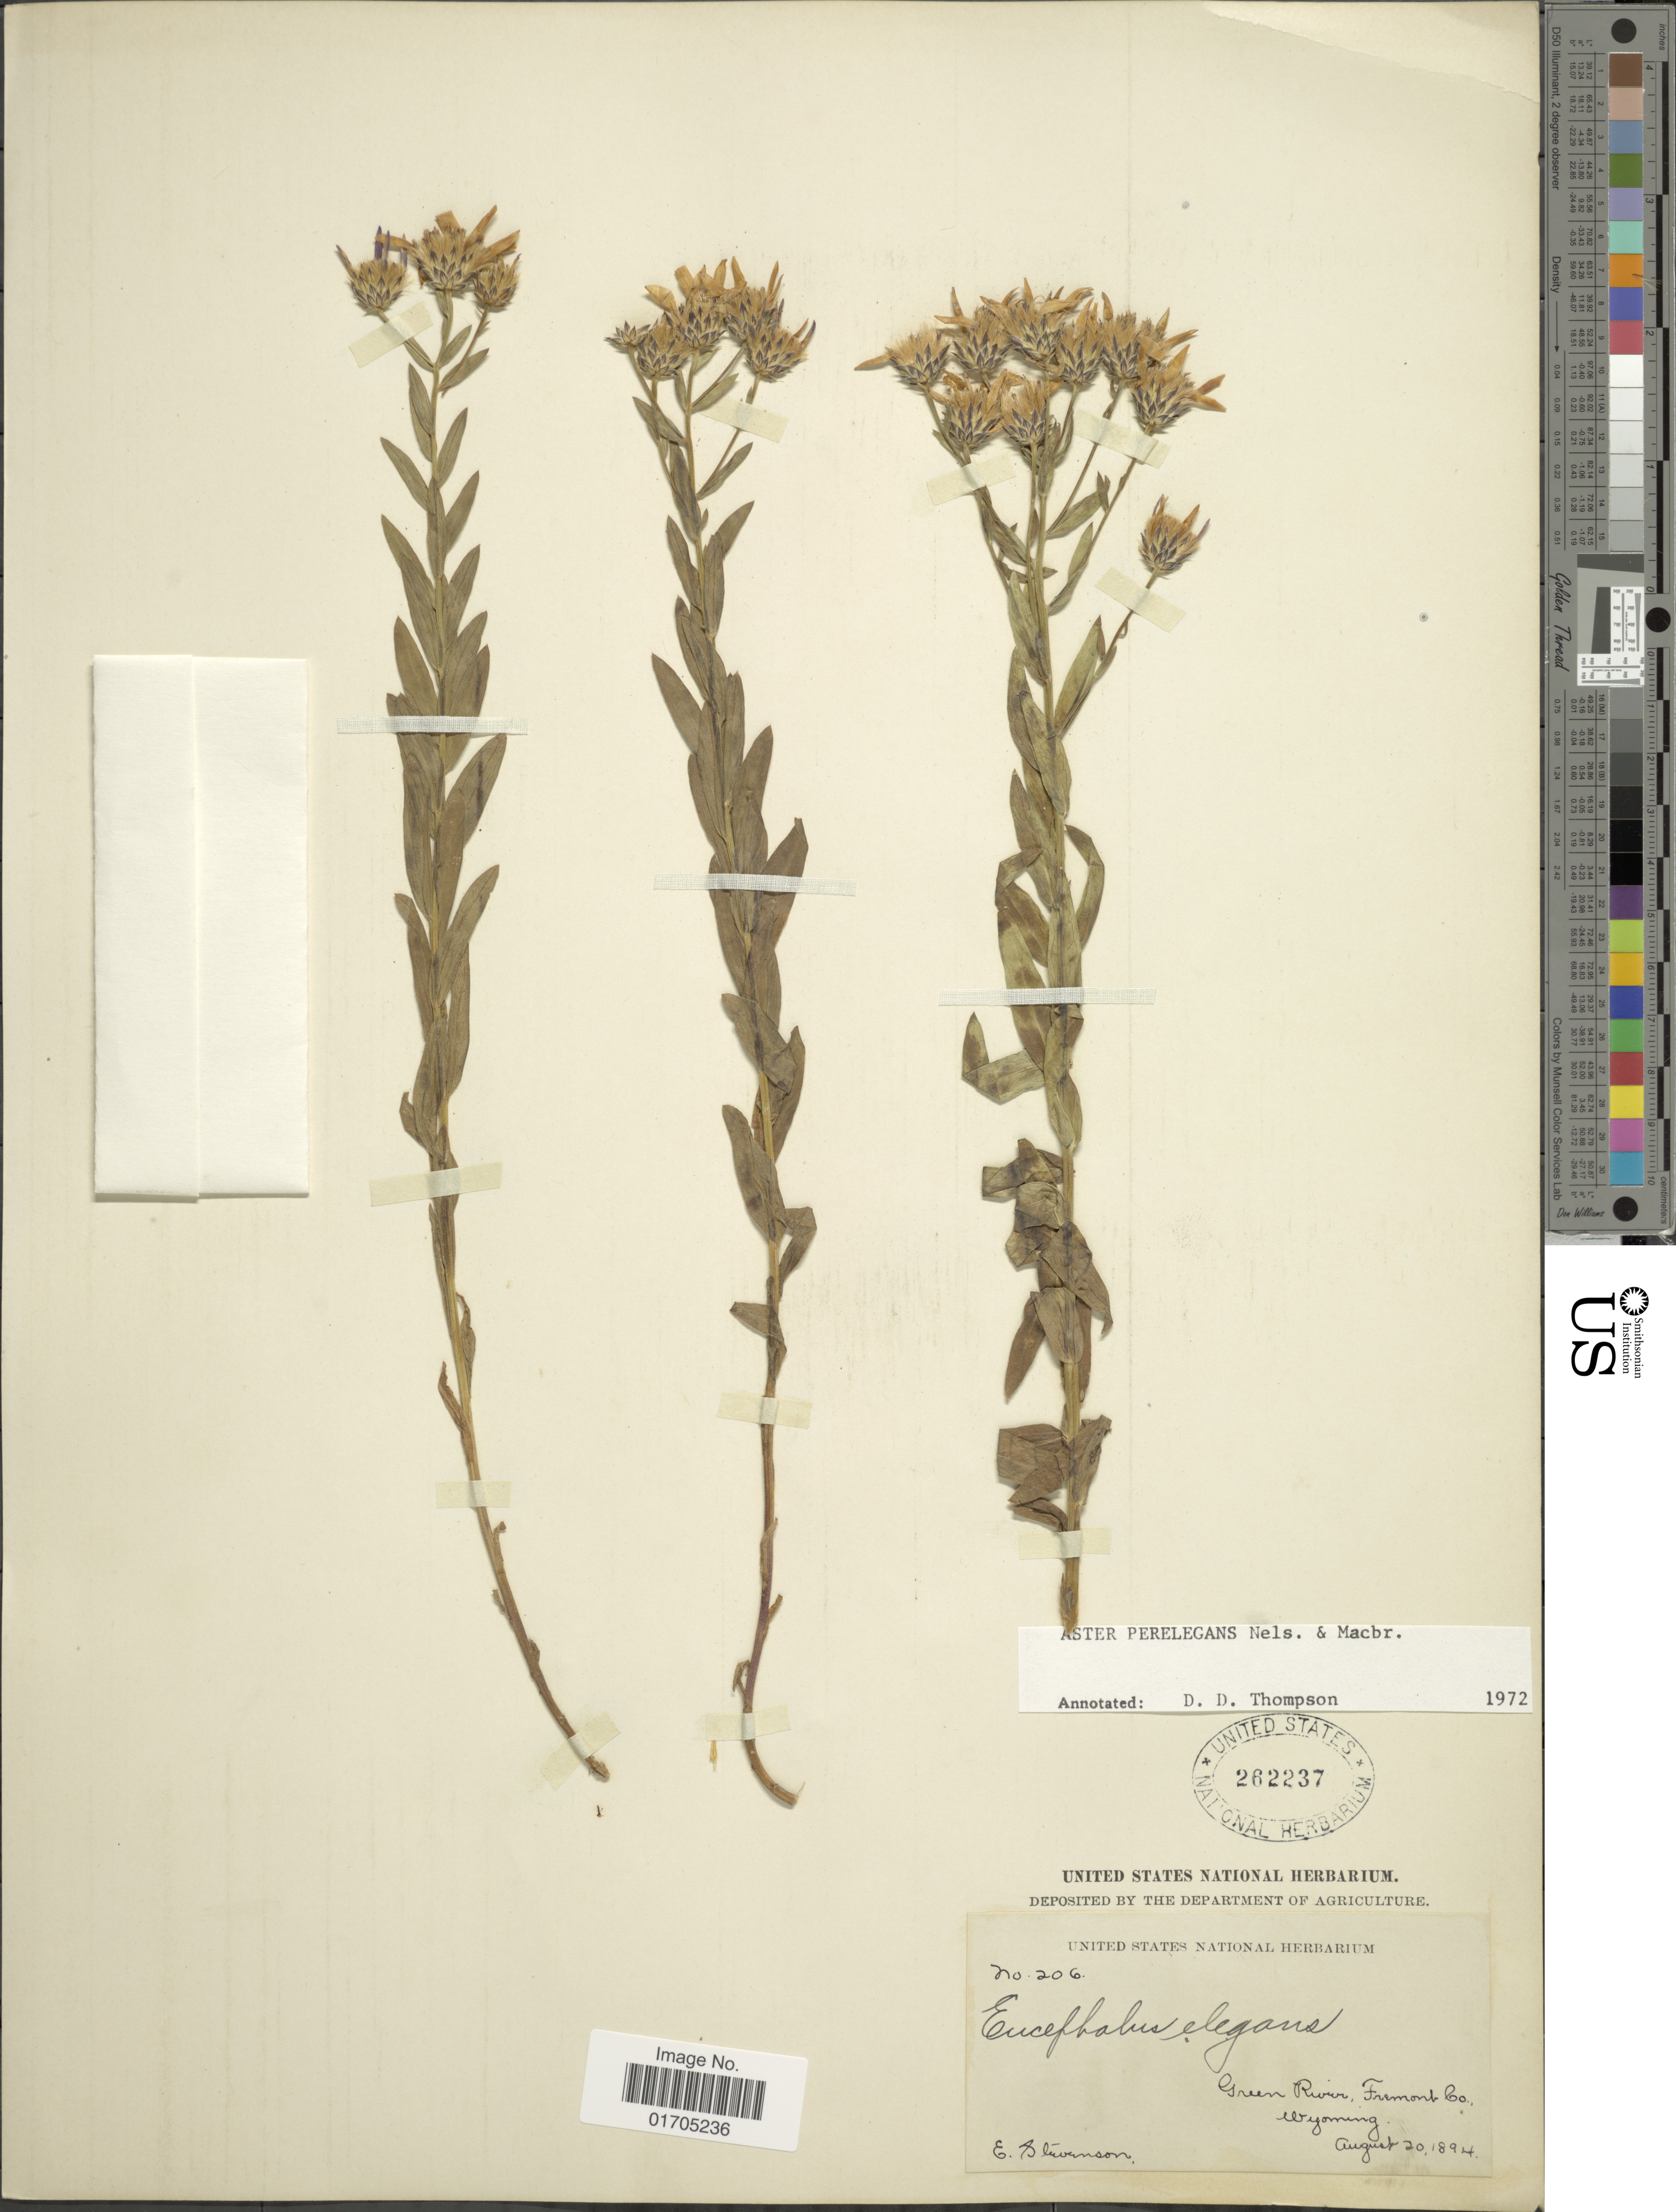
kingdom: Plantae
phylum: Tracheophyta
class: Magnoliopsida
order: Asterales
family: Asteraceae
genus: Eucephalus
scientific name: Eucephalus elegans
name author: Nutt.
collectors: E. Stevenson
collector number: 206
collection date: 1894-08-20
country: United States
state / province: Wyoming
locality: Green River, Fremont Co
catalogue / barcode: US 262237